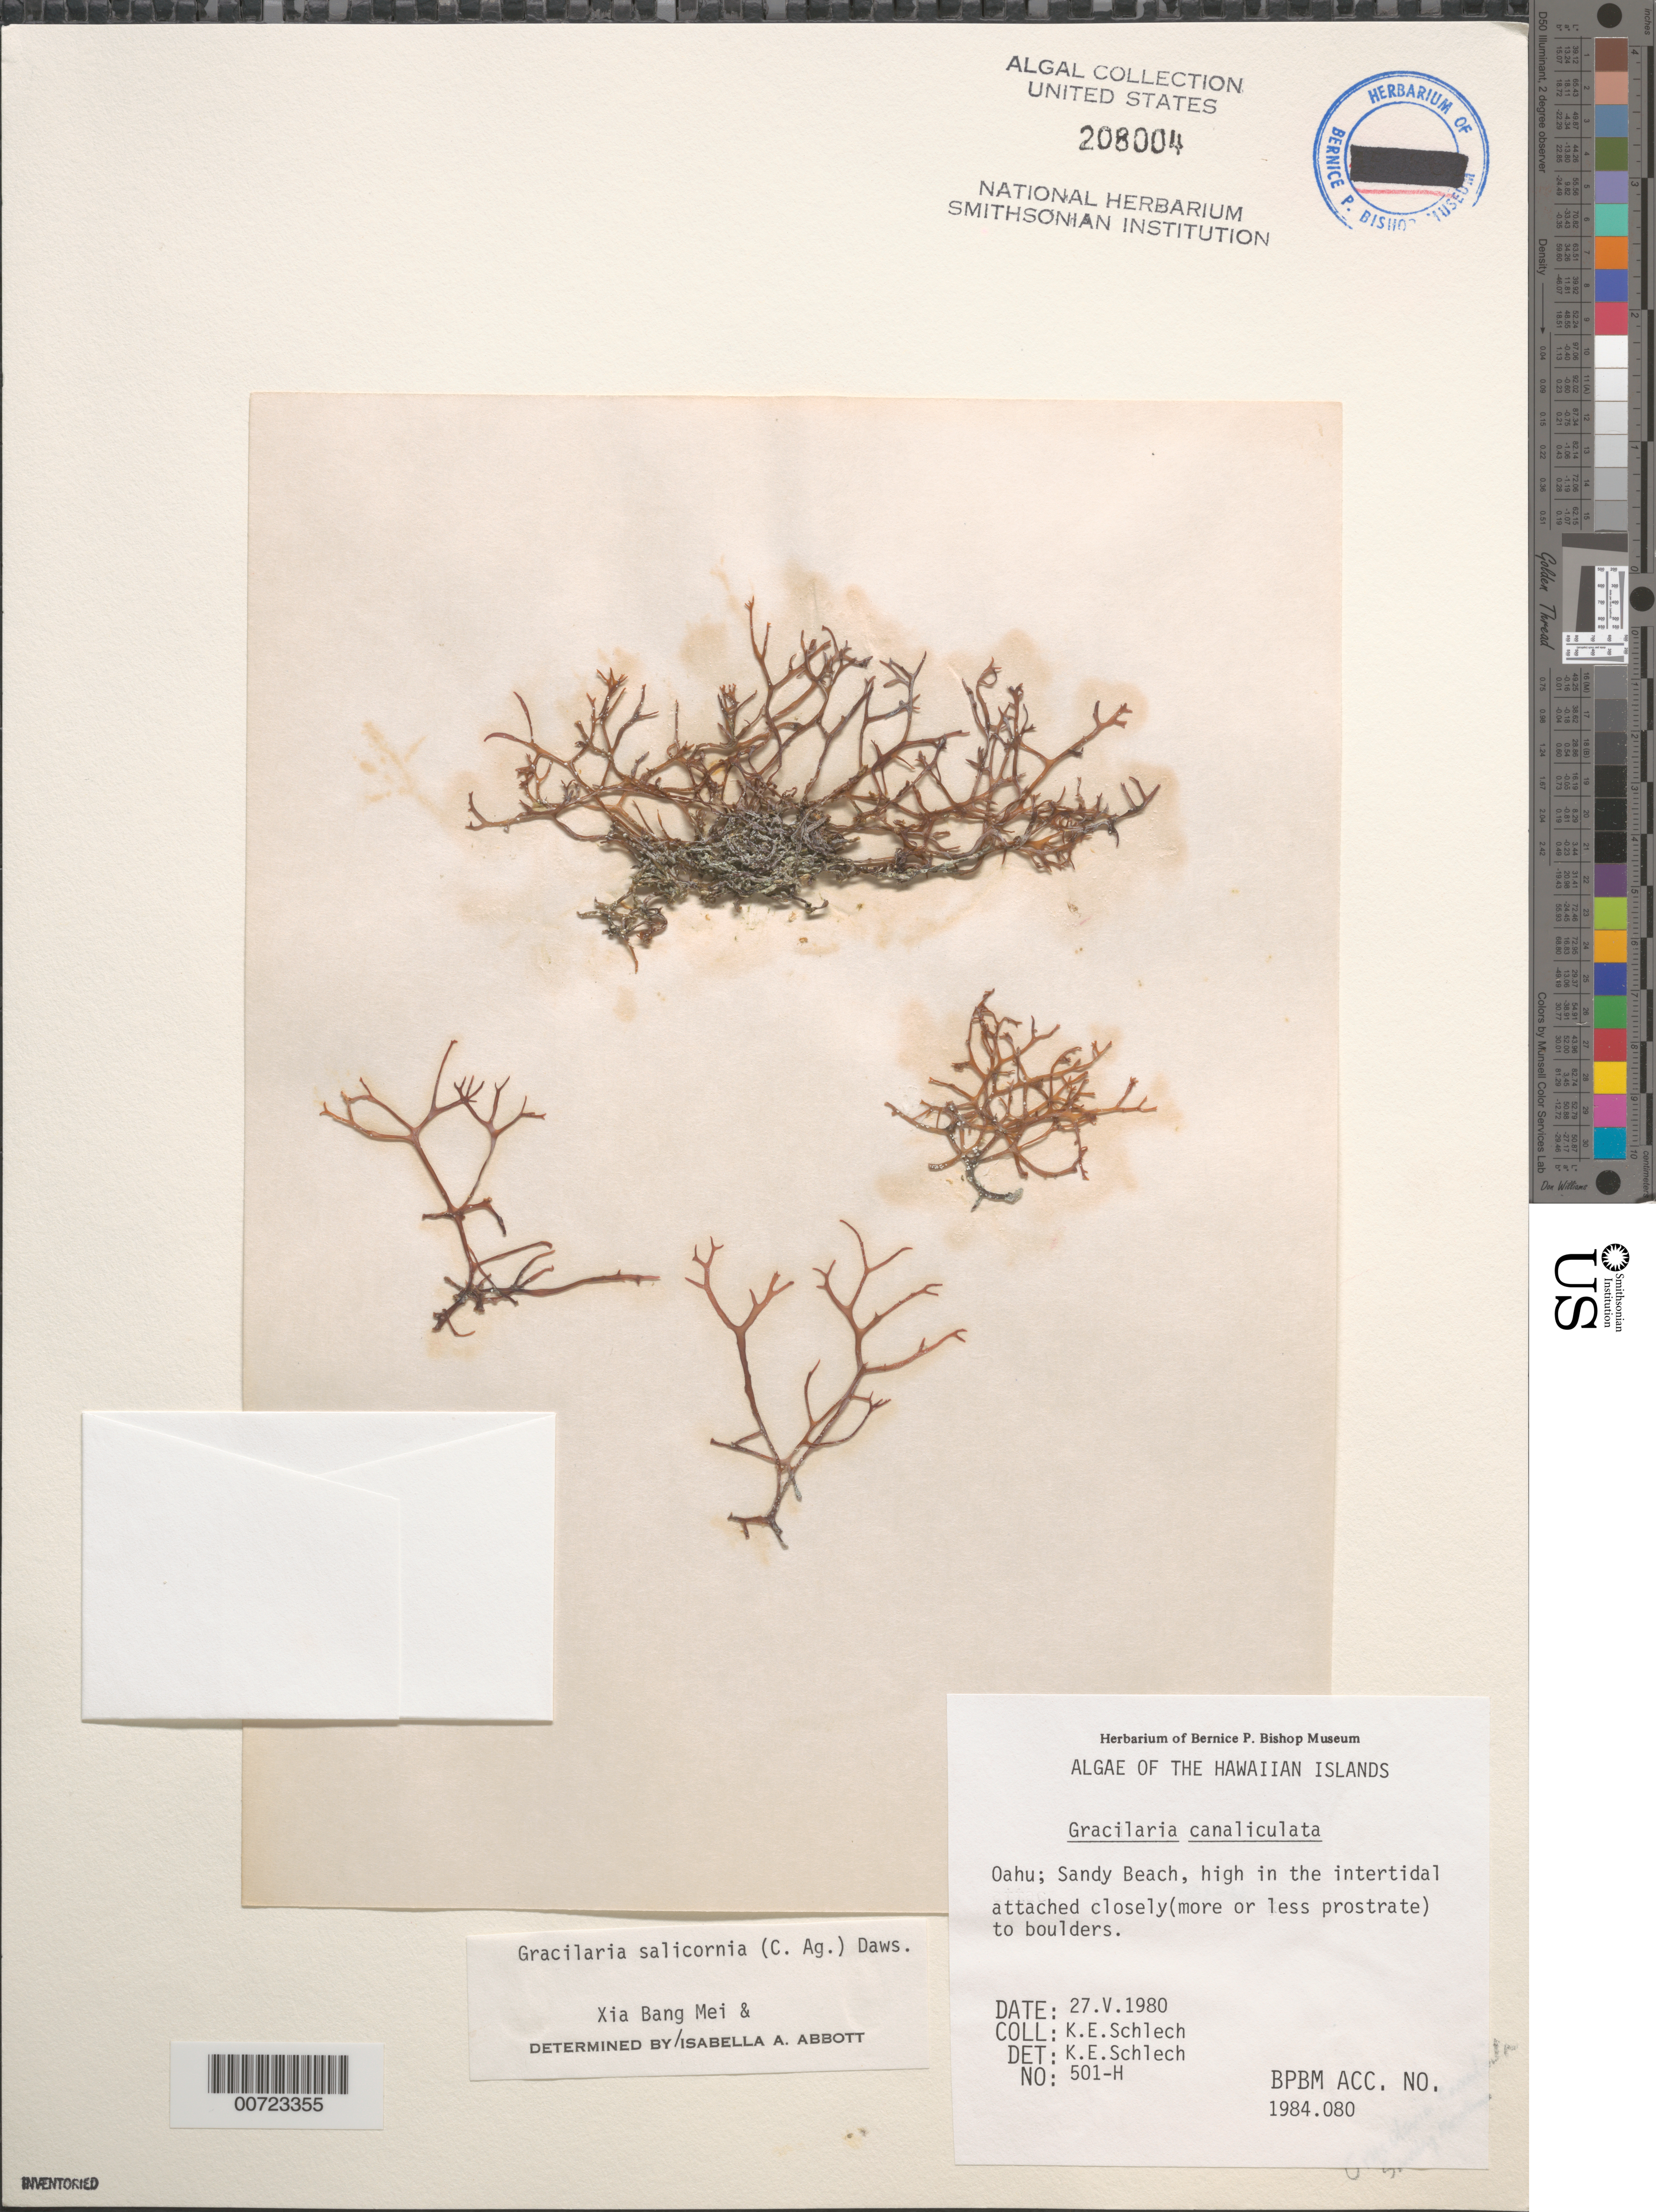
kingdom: Plantae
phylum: Rhodophyta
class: Florideophyceae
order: Gracilariales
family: Gracilariaceae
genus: Gracilaria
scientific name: Gracilaria salicornia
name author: (C. Agardh) E.Y. Dawson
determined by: Xia, B. M.; Abbott, I. A.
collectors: K. Schlech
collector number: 501-H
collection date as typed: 27 May 1980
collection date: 1980-05-27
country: United States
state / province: Hawaii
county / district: Honolulu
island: Oahu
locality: Sandy Beach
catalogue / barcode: US 208004